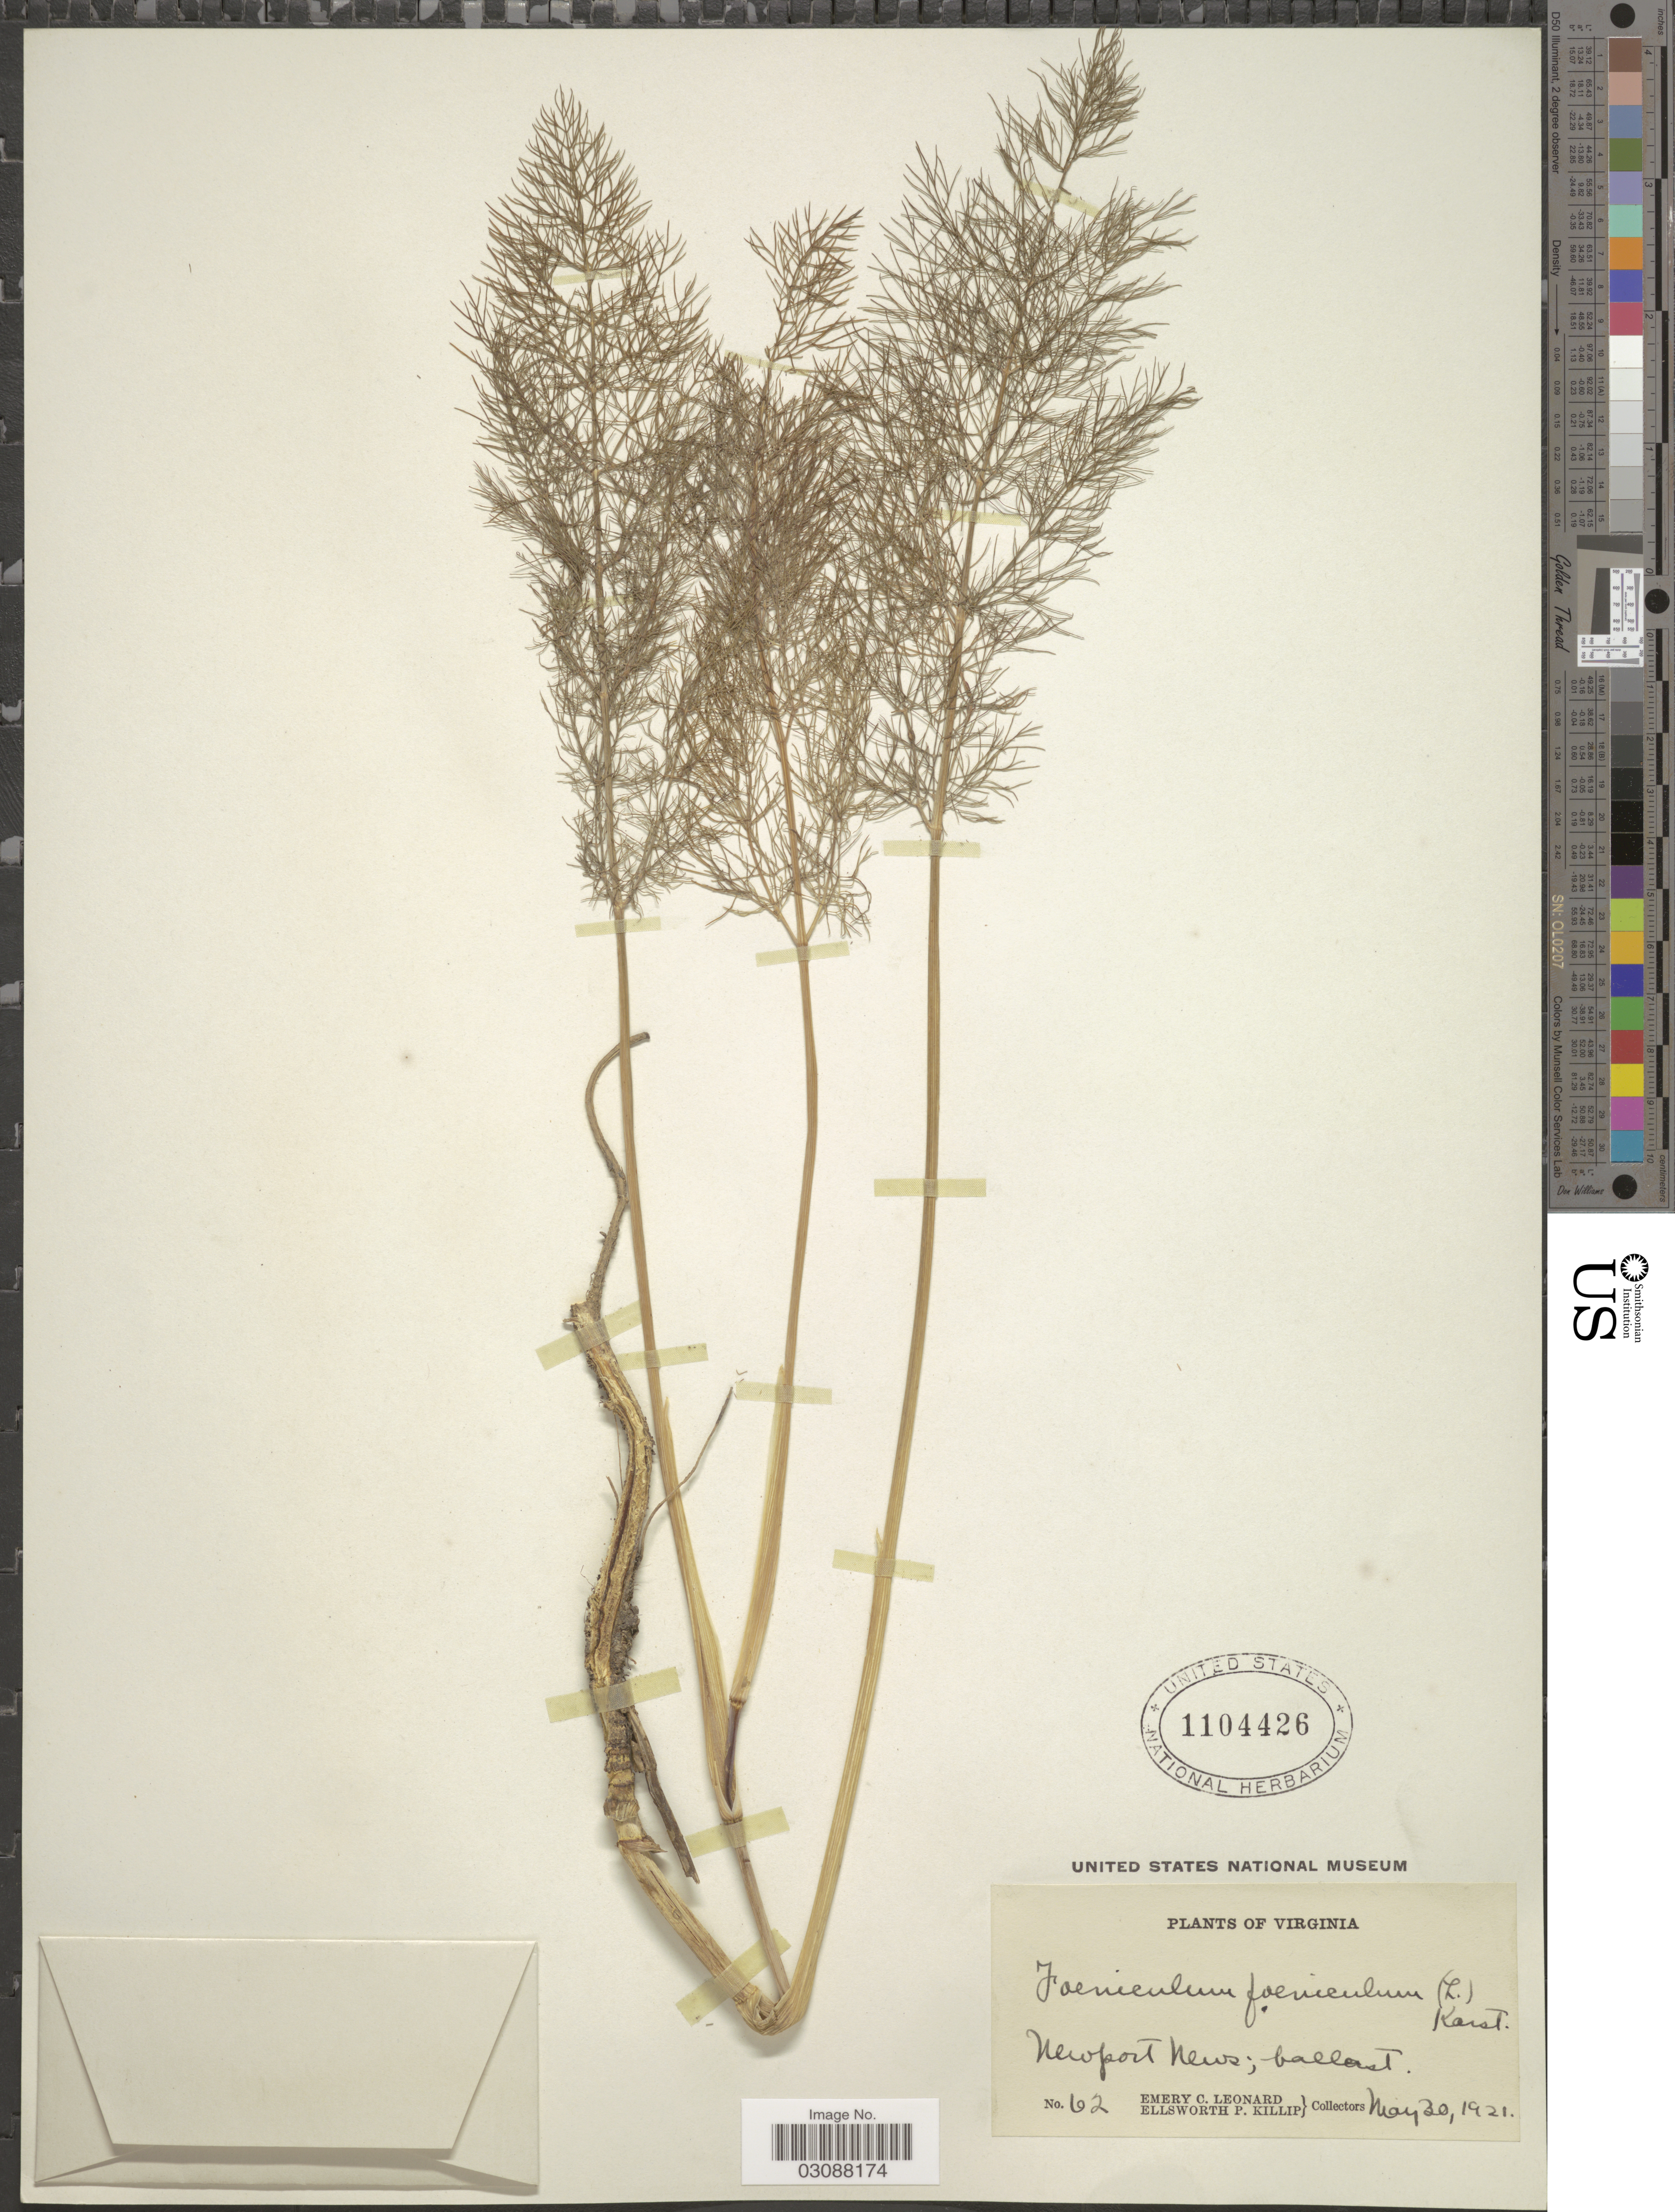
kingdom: Plantae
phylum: Tracheophyta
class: Magnoliopsida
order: Apiales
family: Apiaceae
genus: Foeniculum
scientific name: Foeniculum vulgare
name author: Mill.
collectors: E. C. Leonard & E. P. Killip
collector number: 62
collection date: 1921-05-30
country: United States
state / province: Virginia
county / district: City of Newport News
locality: Newport News; ballast.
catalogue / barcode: US 1104426